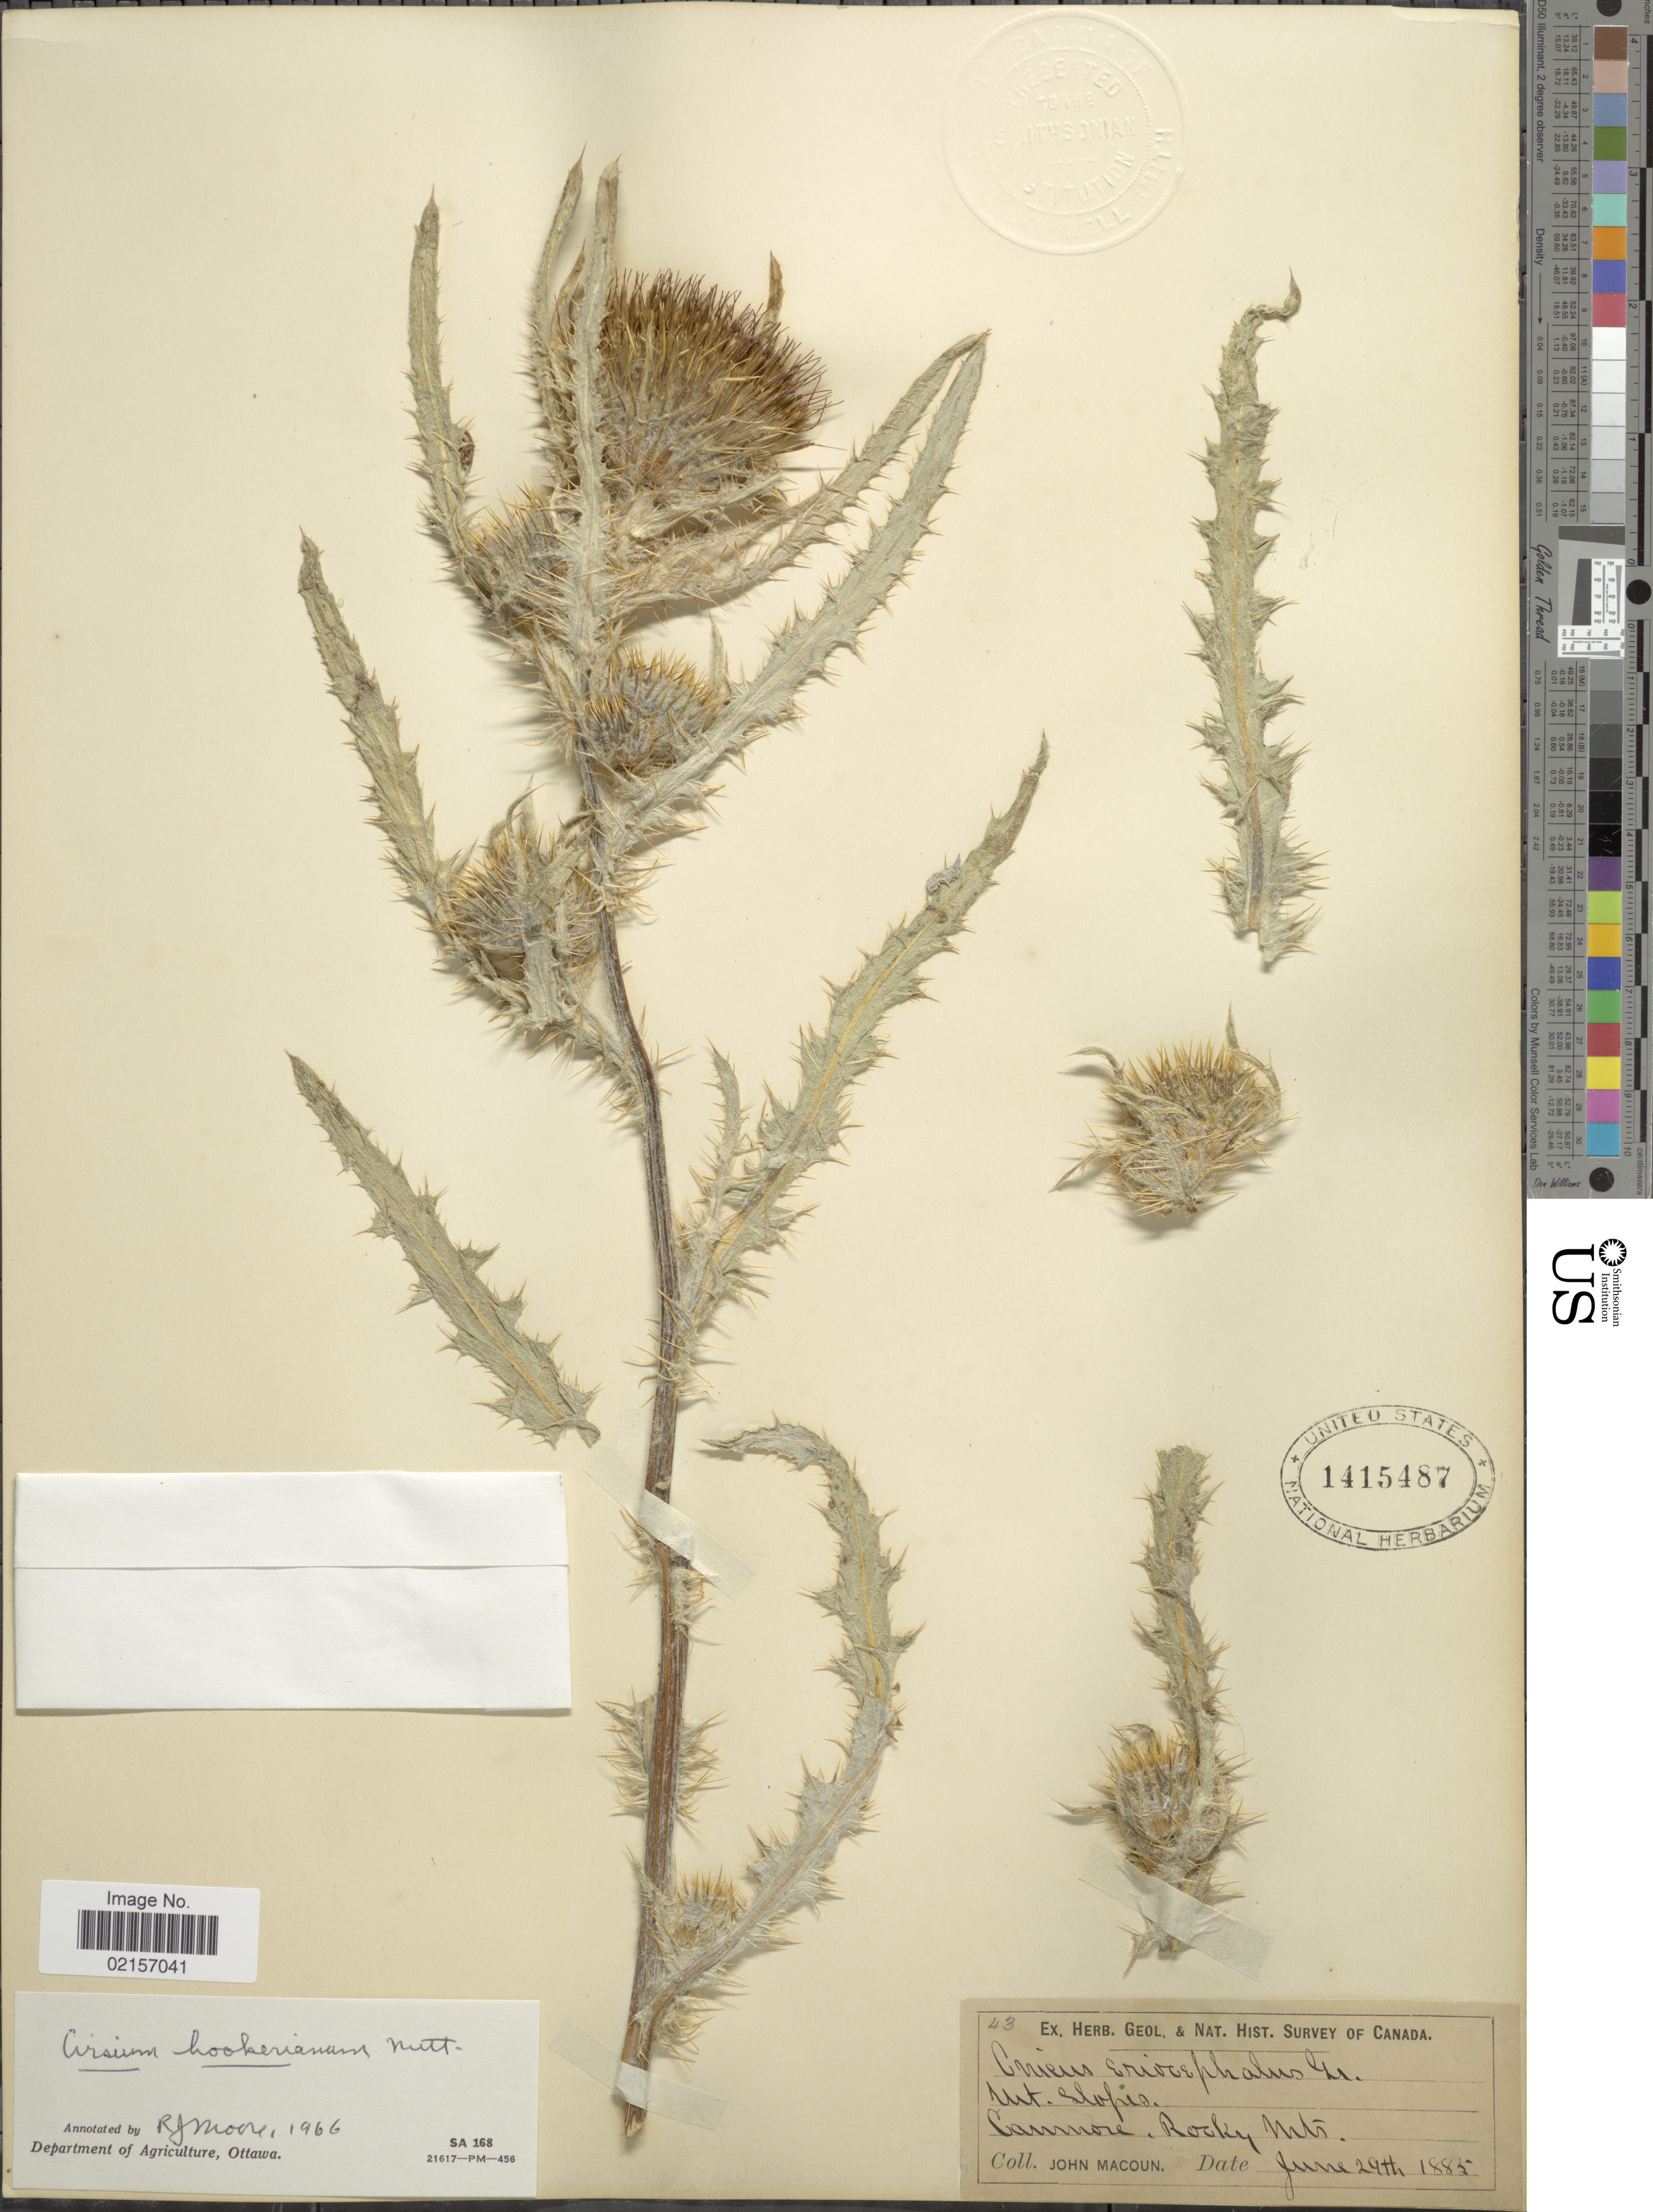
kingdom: Plantae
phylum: Tracheophyta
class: Magnoliopsida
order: Asterales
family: Asteraceae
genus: Cirsium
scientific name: Cirsium hookerianum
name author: Nutt.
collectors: J. Macoun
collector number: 43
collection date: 1885-06-29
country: Canada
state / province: British Columbia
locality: Mt. Slopes, Common, Rocky Mts.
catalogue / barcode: US 1415487